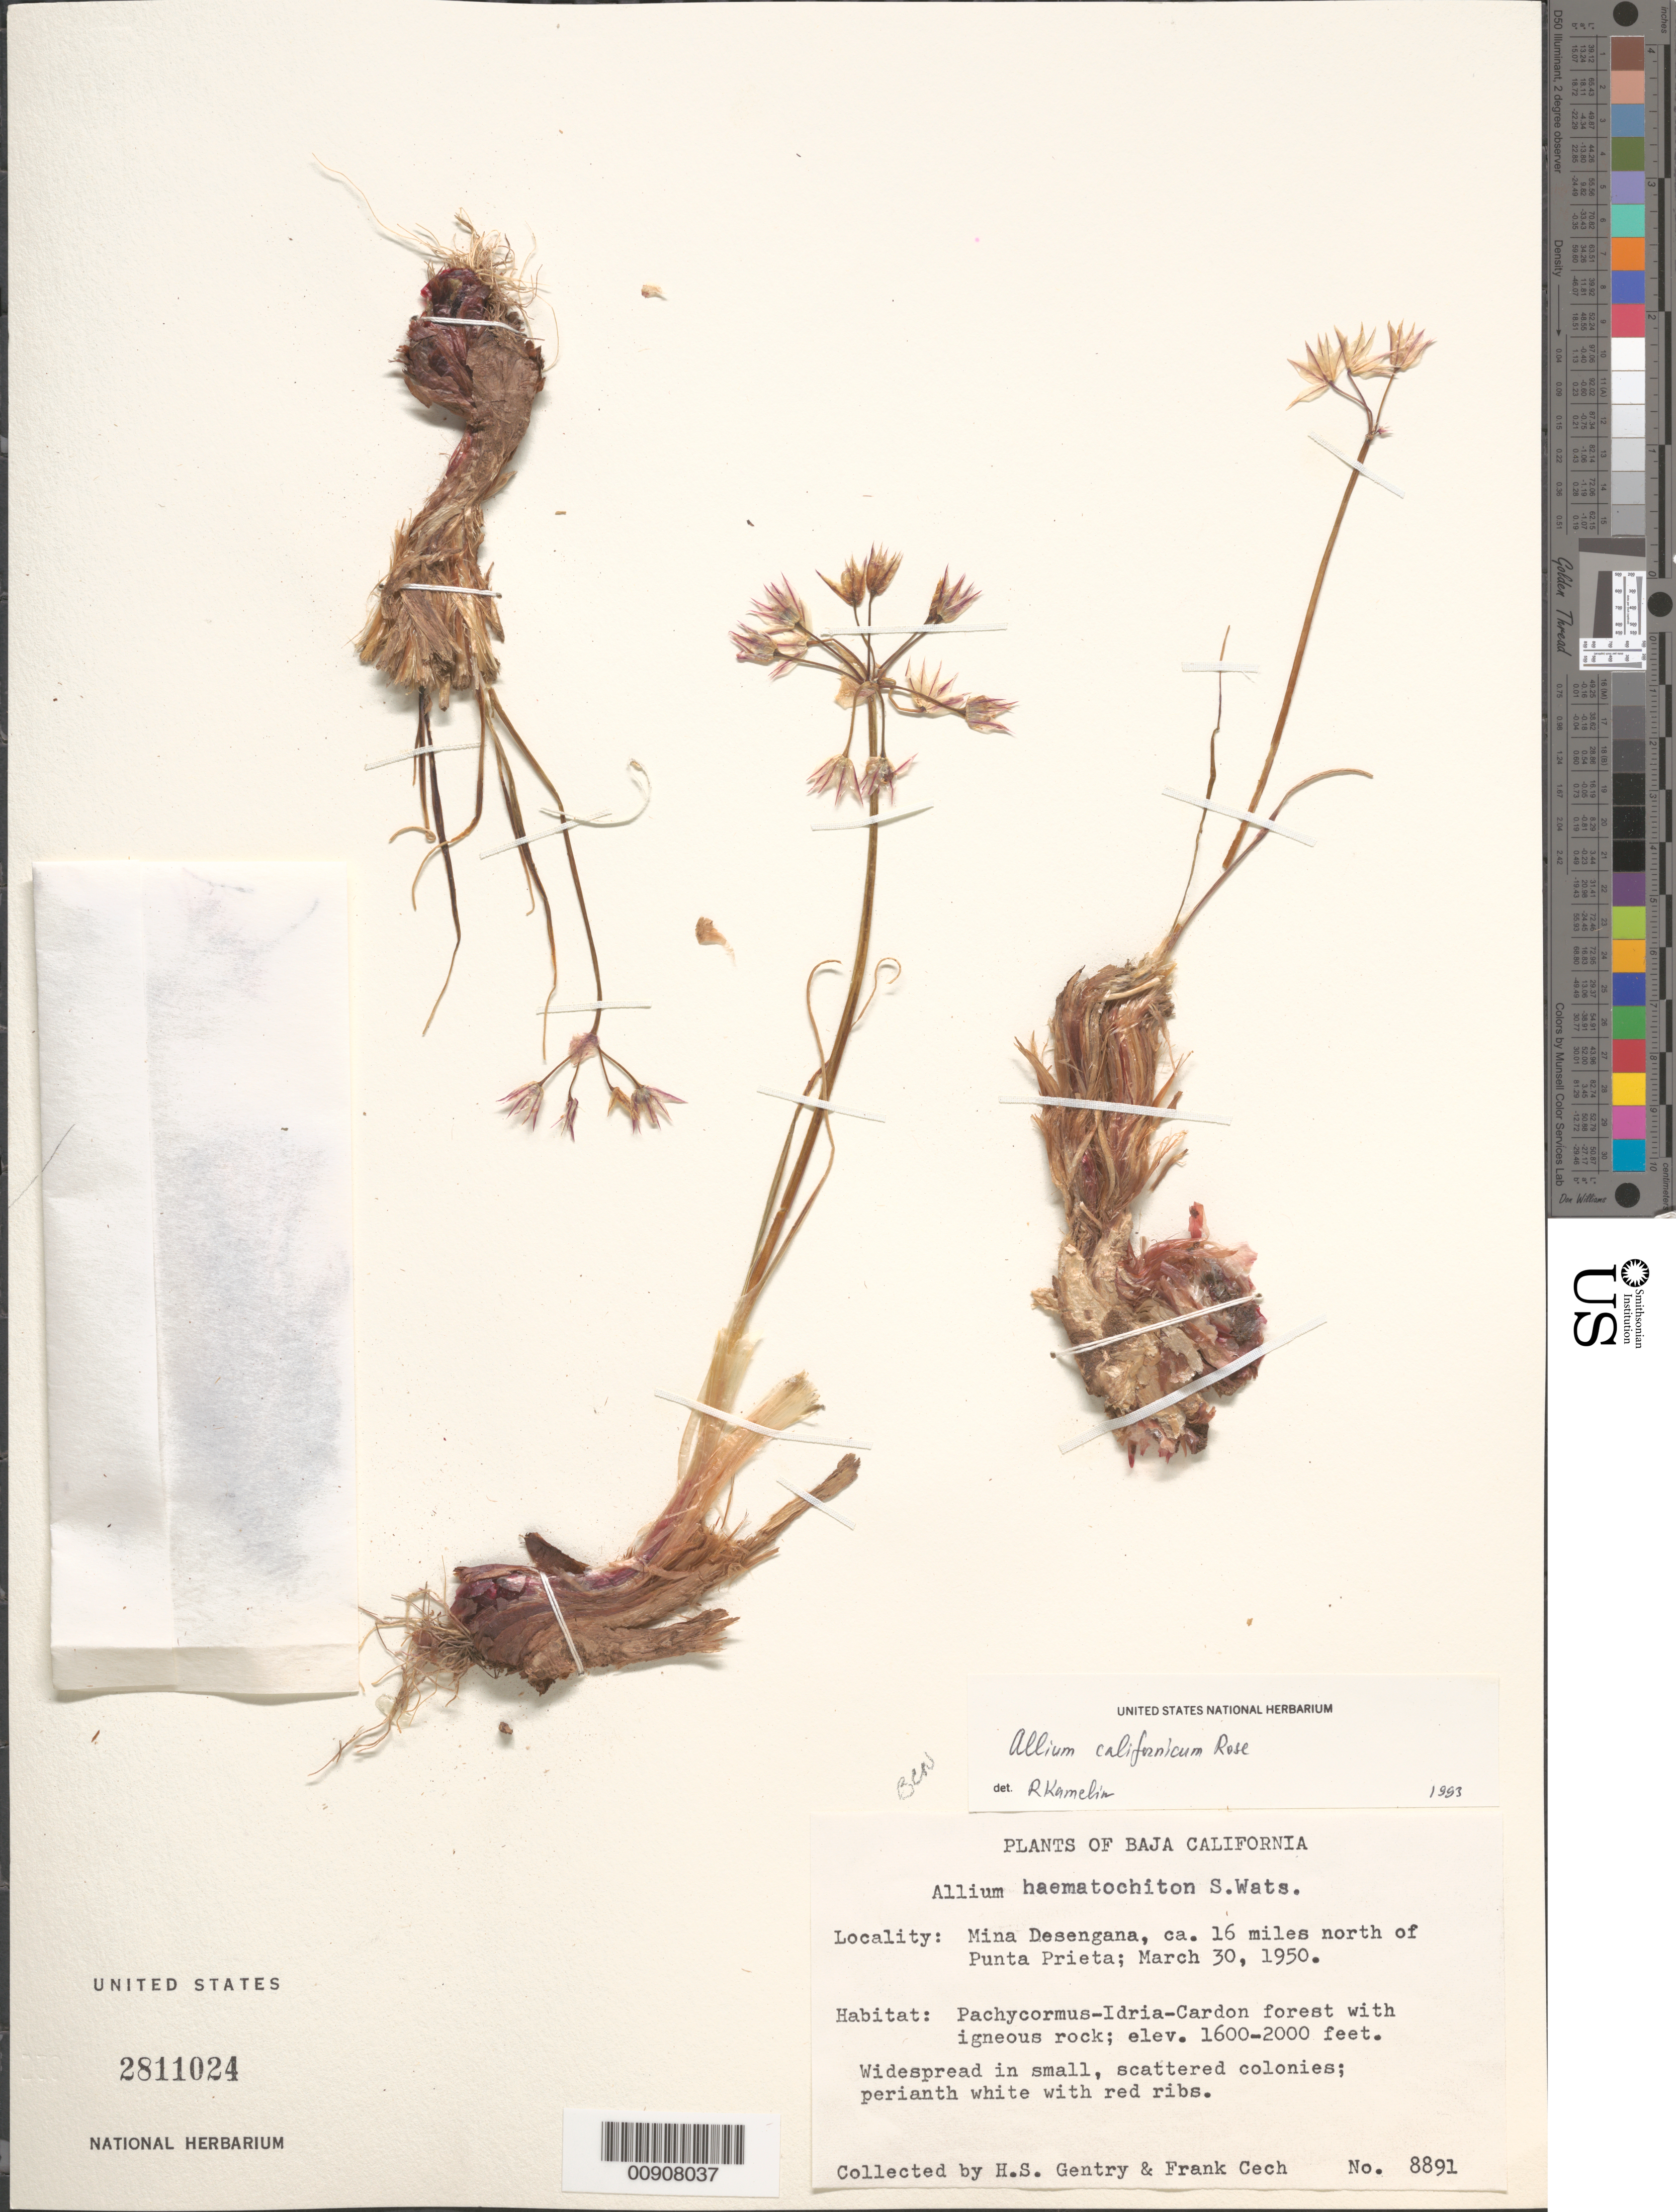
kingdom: Plantae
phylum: Tracheophyta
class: Liliopsida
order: Asparagales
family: Amaryllidaceae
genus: Allium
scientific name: Allium californicum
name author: Rose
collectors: H. S. Gentry & F. Cech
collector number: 8891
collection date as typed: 30 Mar 1950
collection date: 1950-03-30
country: Mexico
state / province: Baja California Norte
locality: Mina Desengana, ca. 16 miles north of Punta Prieta. Baja California.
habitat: Pachycormus-Idria-Cardon forest with igneous rock.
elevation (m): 488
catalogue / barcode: US 2811024